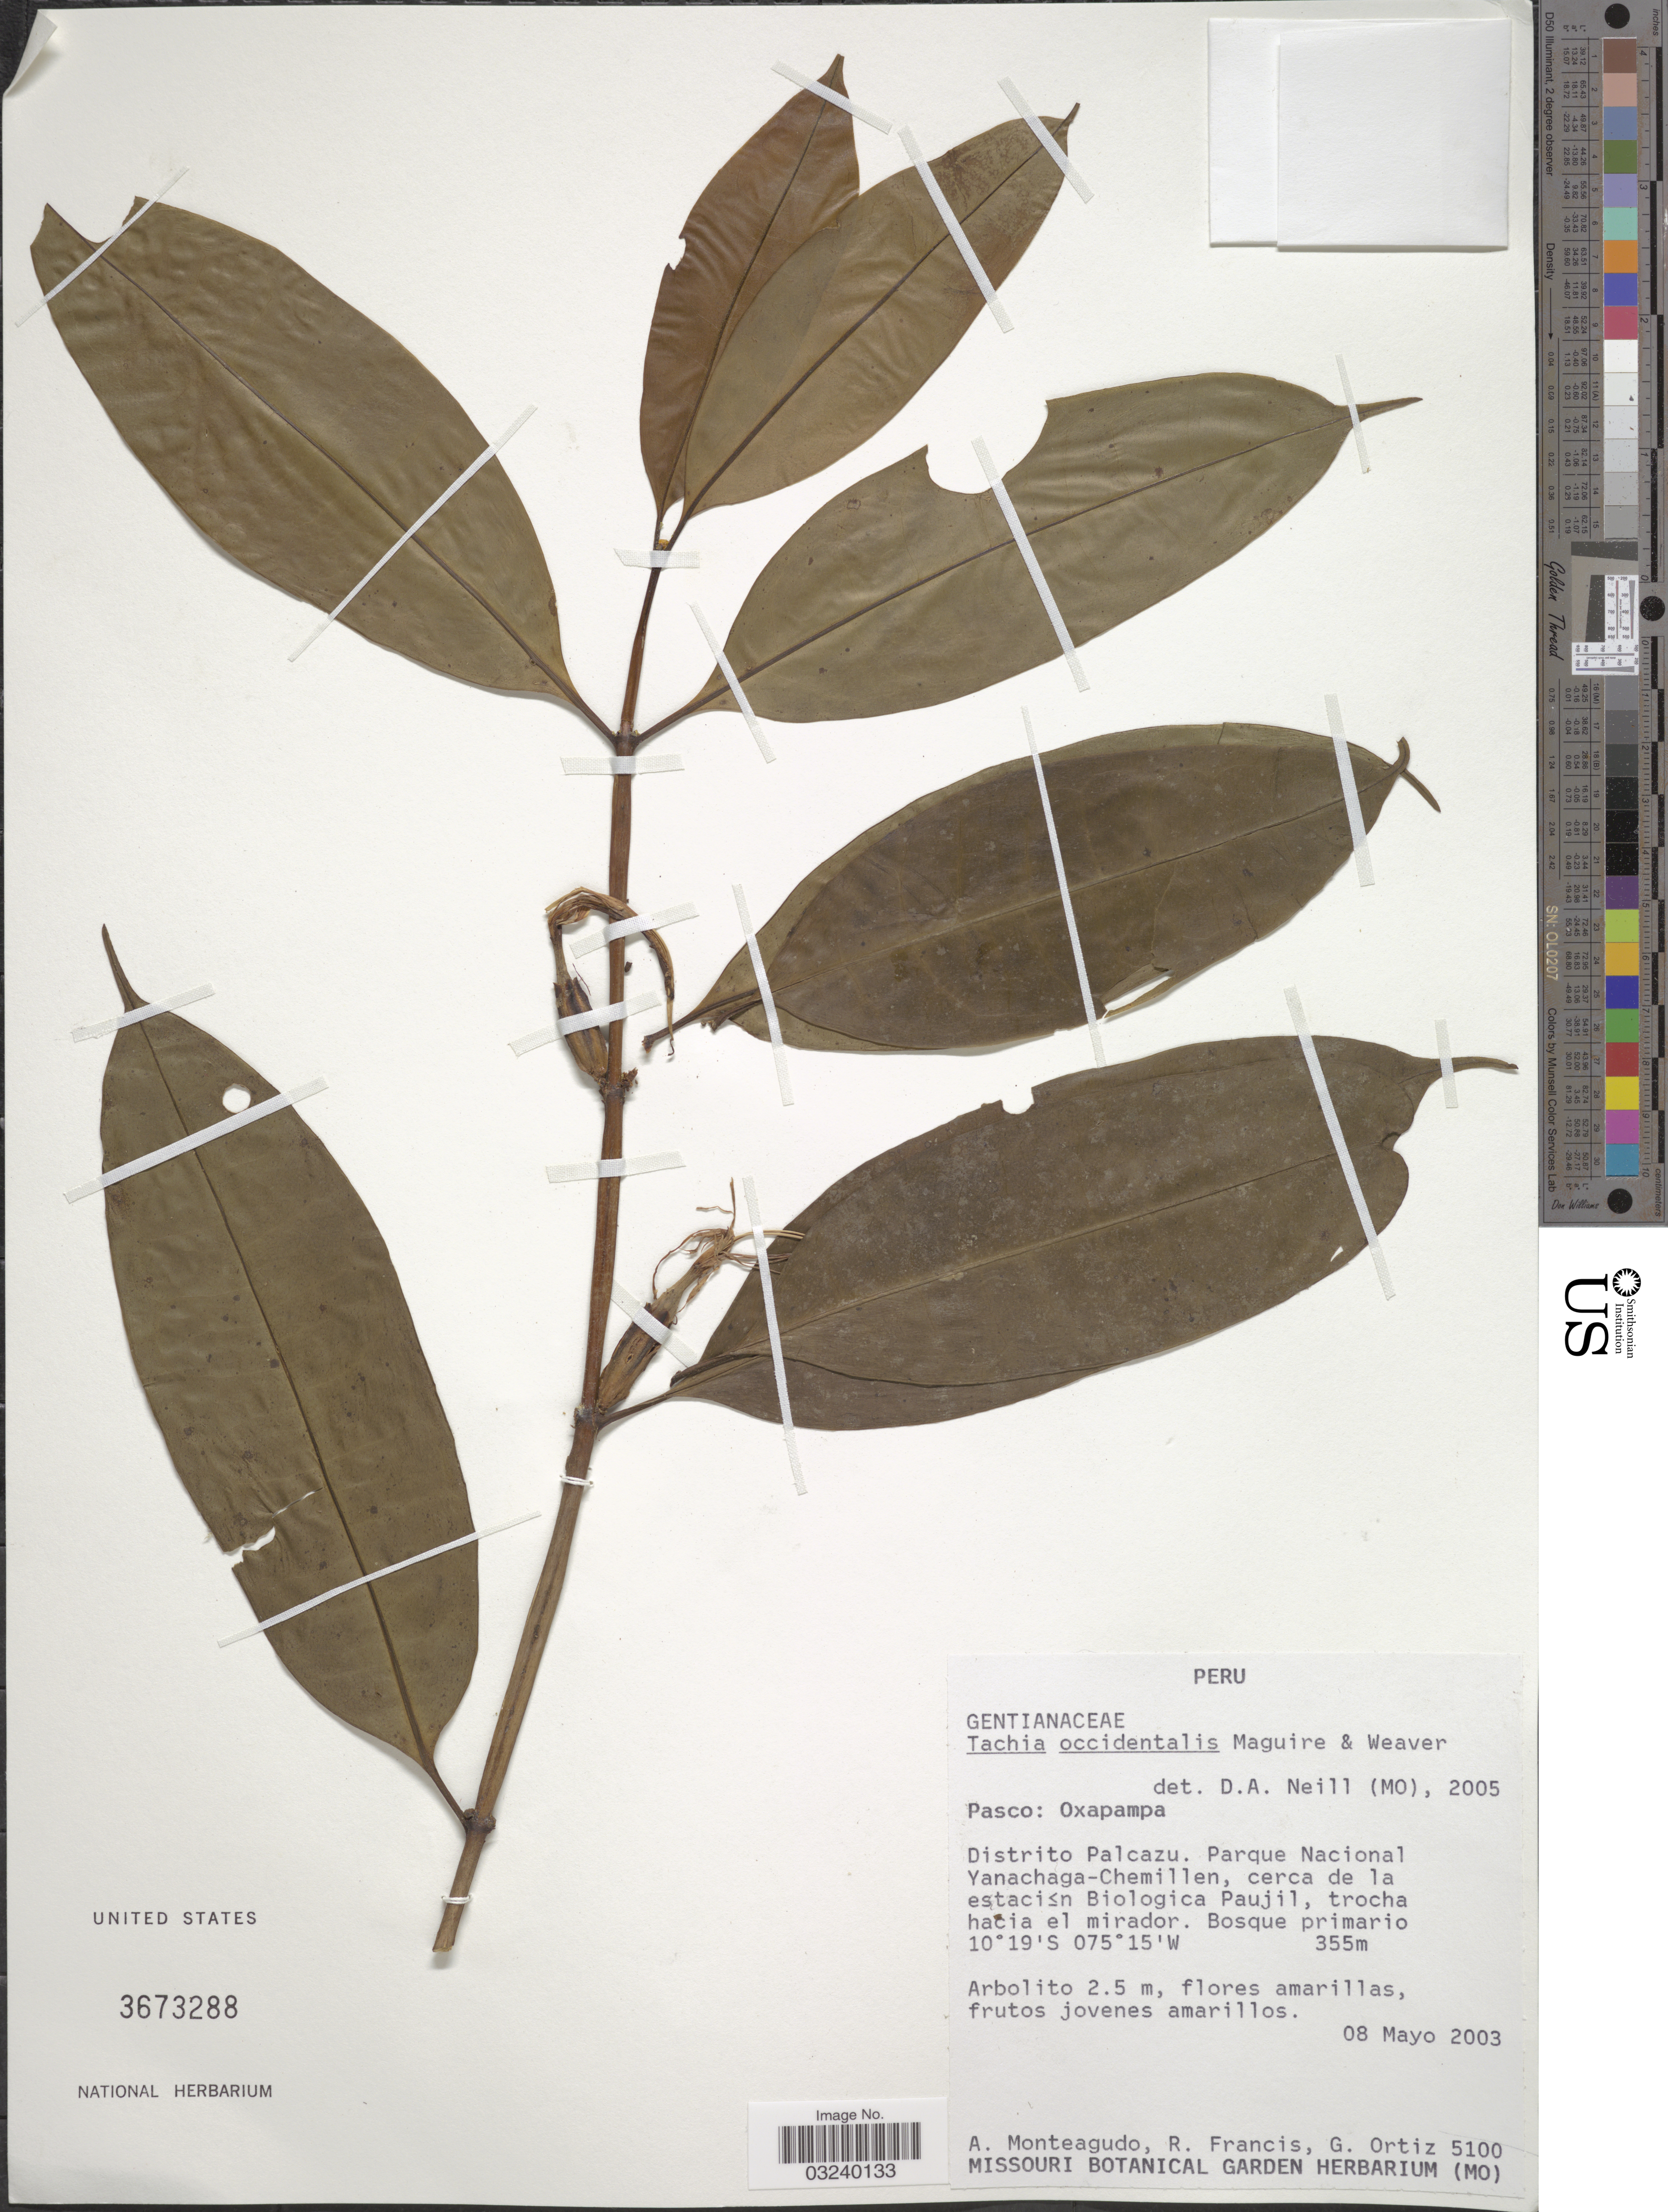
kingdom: Plantae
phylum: Tracheophyta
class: Magnoliopsida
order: Gentianales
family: Gentianaceae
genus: Tachia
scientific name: Tachia occidentalis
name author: Maguire & Weaver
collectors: A. Monteagudo, R. Francis & G. Ortiz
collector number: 5100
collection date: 2003-05-08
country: Peru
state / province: Pasco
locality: Parque Nacional Yanachaga - Chemillén, cerca de la estación Biológica Paujil, trocha hacia el mirador, Distrito Palcazu, Oxapampa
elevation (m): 355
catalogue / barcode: US 3673288